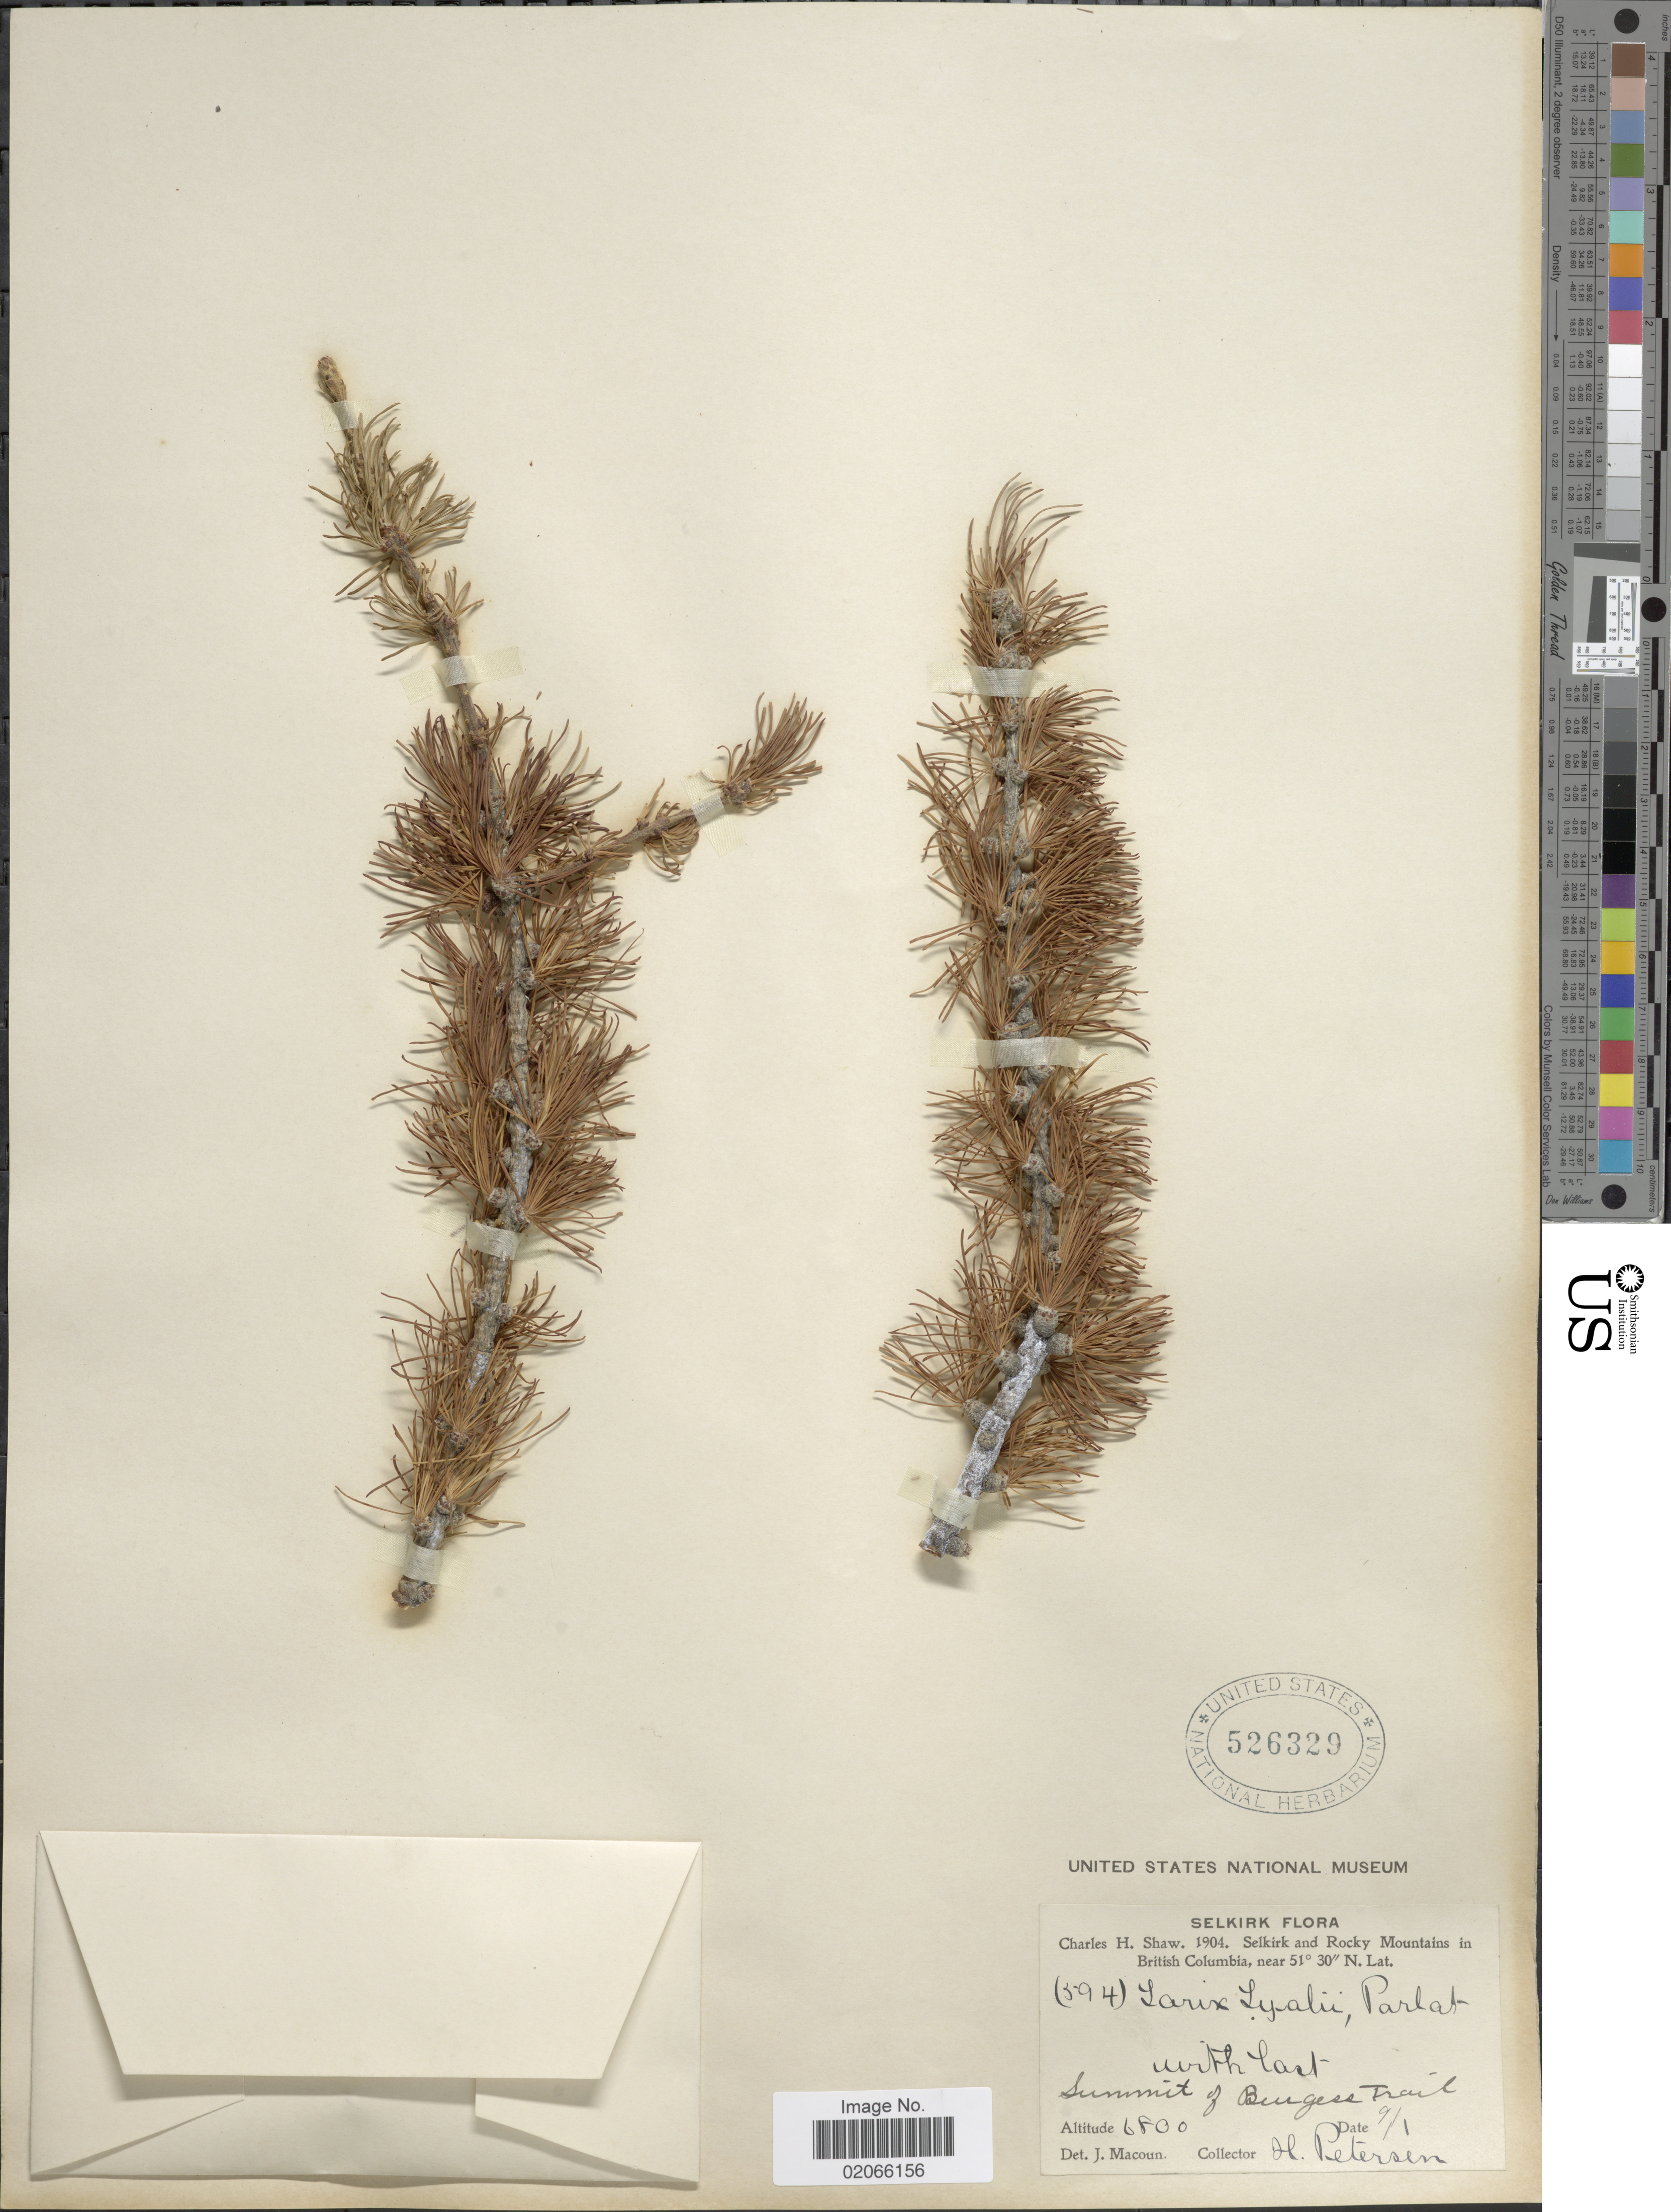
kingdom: Plantae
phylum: Tracheophyta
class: Pinopsida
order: Pinales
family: Pinaceae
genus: Larix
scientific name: Larix lyallii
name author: Parl.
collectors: H. Petersen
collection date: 1904-01-09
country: Canada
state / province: British Columbia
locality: Summit o Burgee Trail,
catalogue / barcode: US 526329